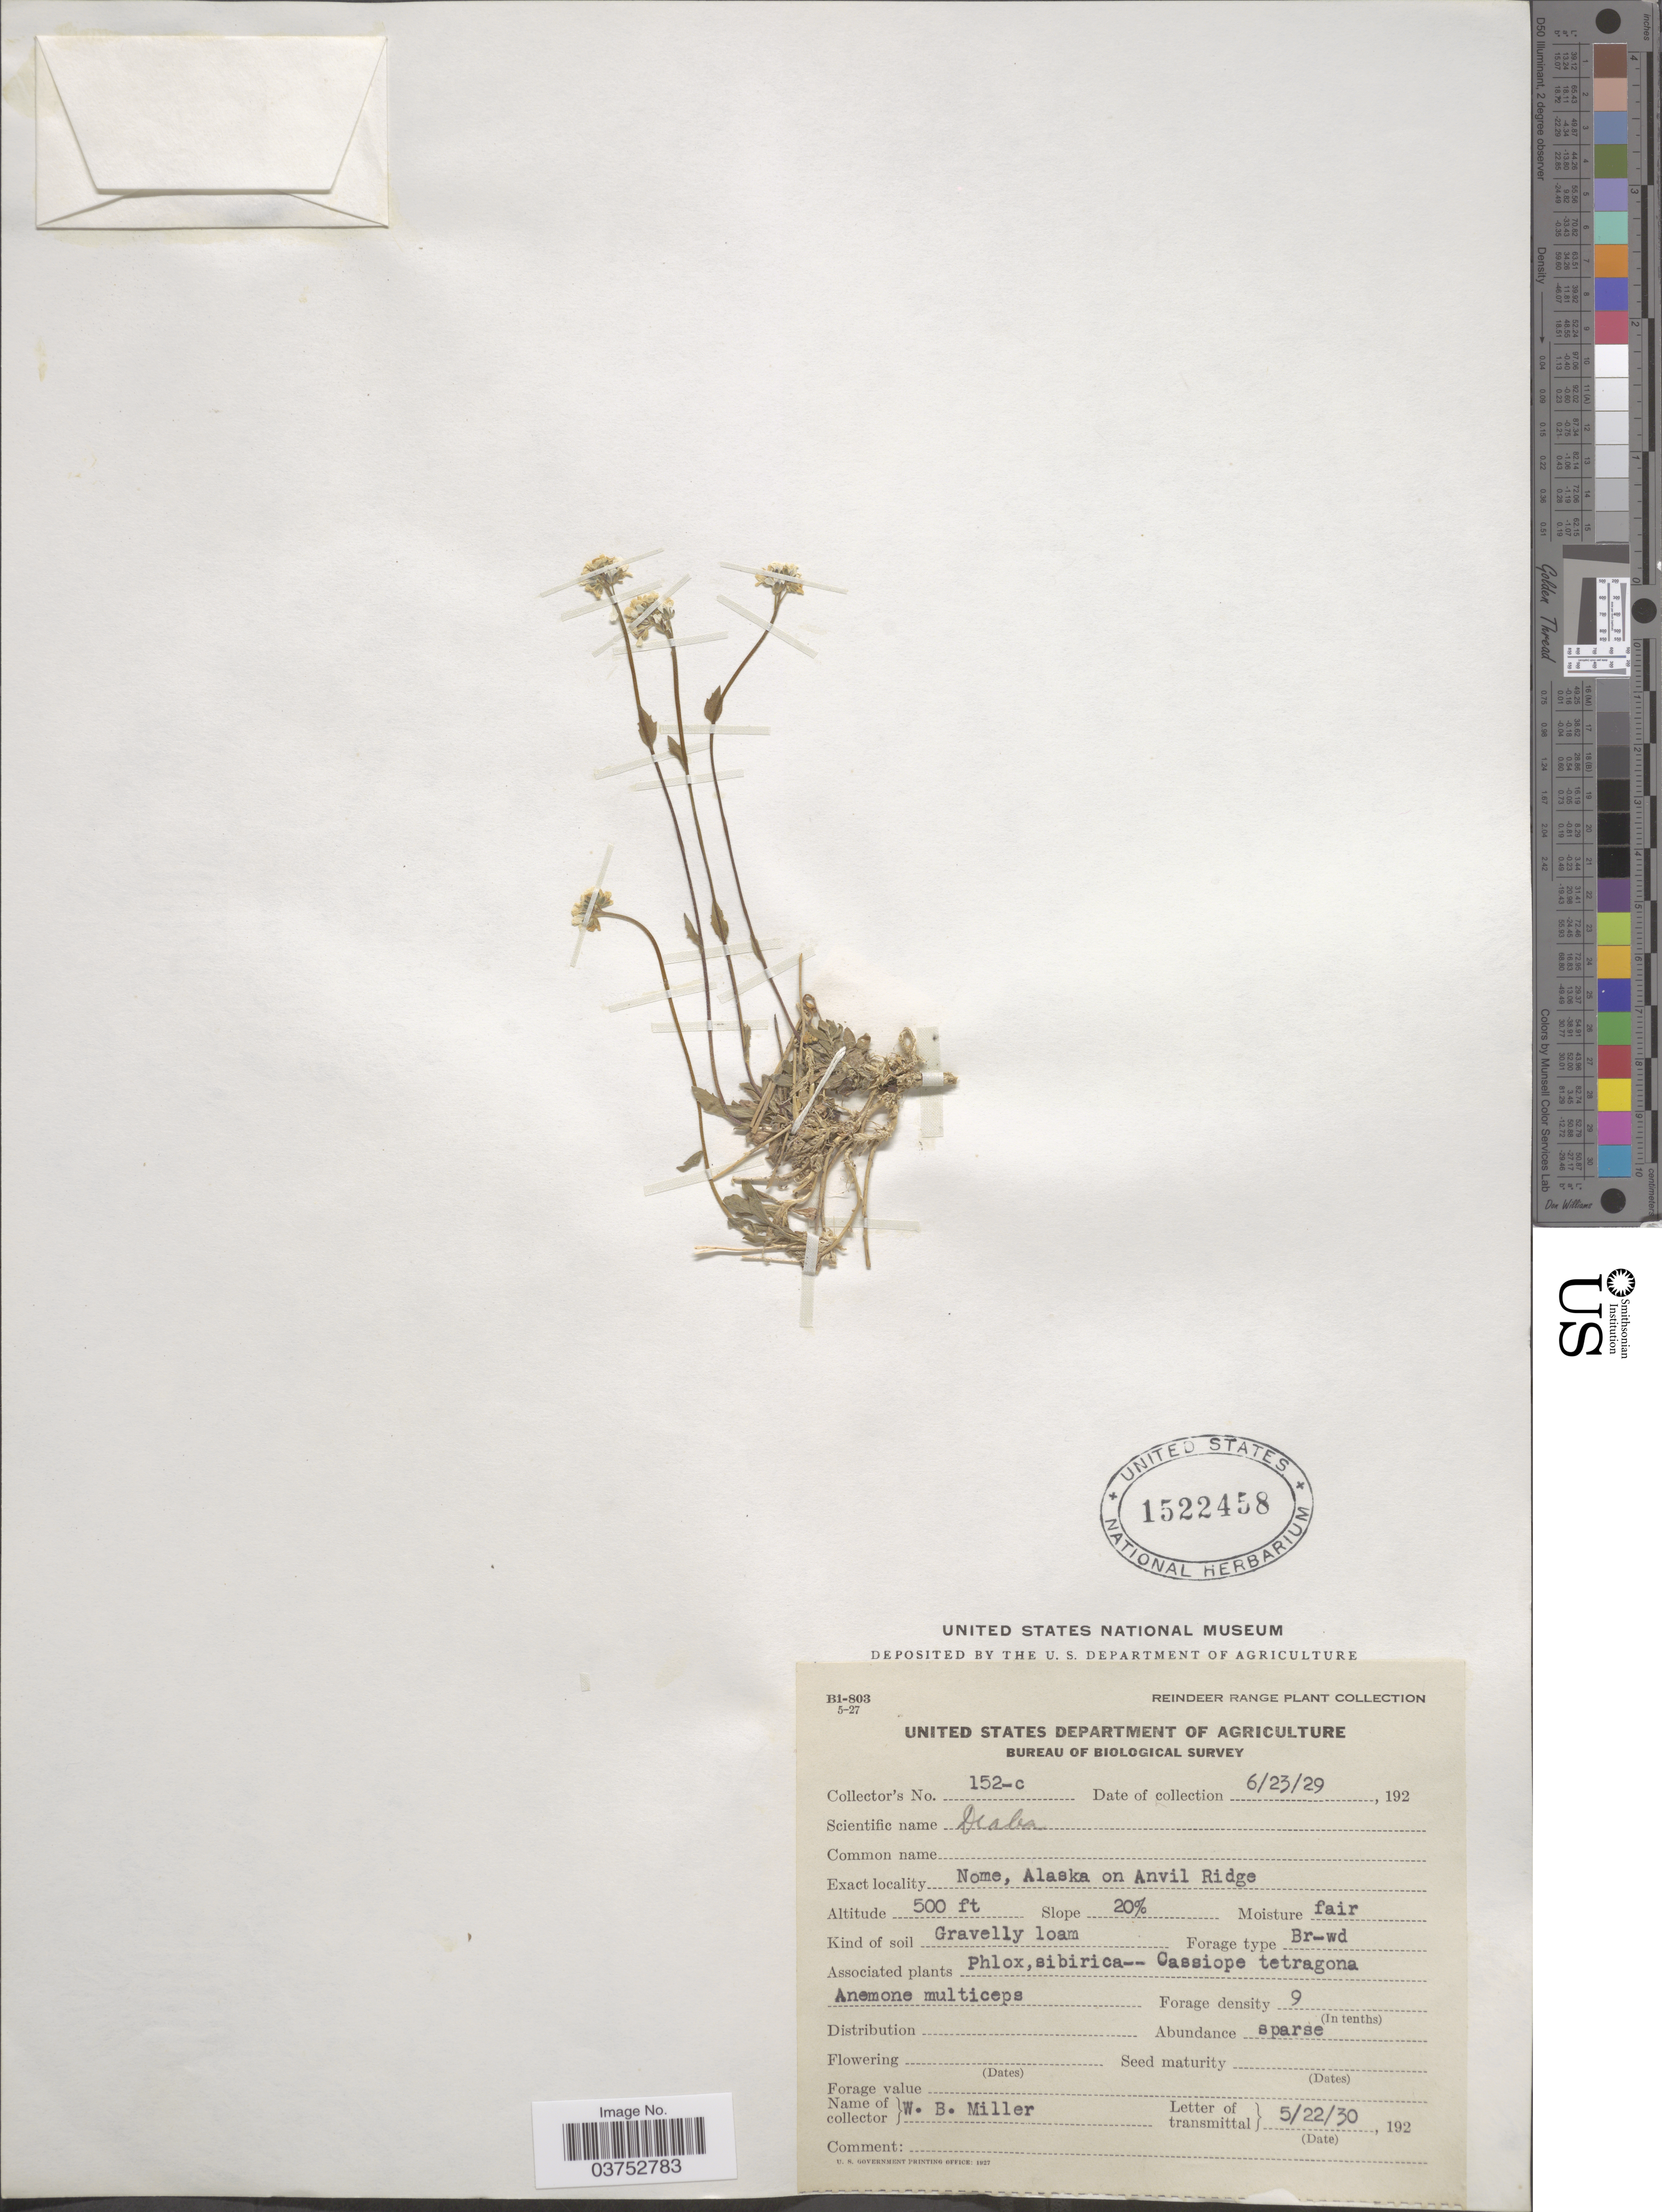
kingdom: Plantae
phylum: Tracheophyta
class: Magnoliopsida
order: Brassicales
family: Brassicaceae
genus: Draba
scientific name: Draba sp.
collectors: W. Miller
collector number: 152-c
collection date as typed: Transcribed d/m/y: 23/6/29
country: United States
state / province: Alaska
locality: Nome, on Anvil Ridge. Slope 20%.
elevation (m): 152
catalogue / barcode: US 1522458